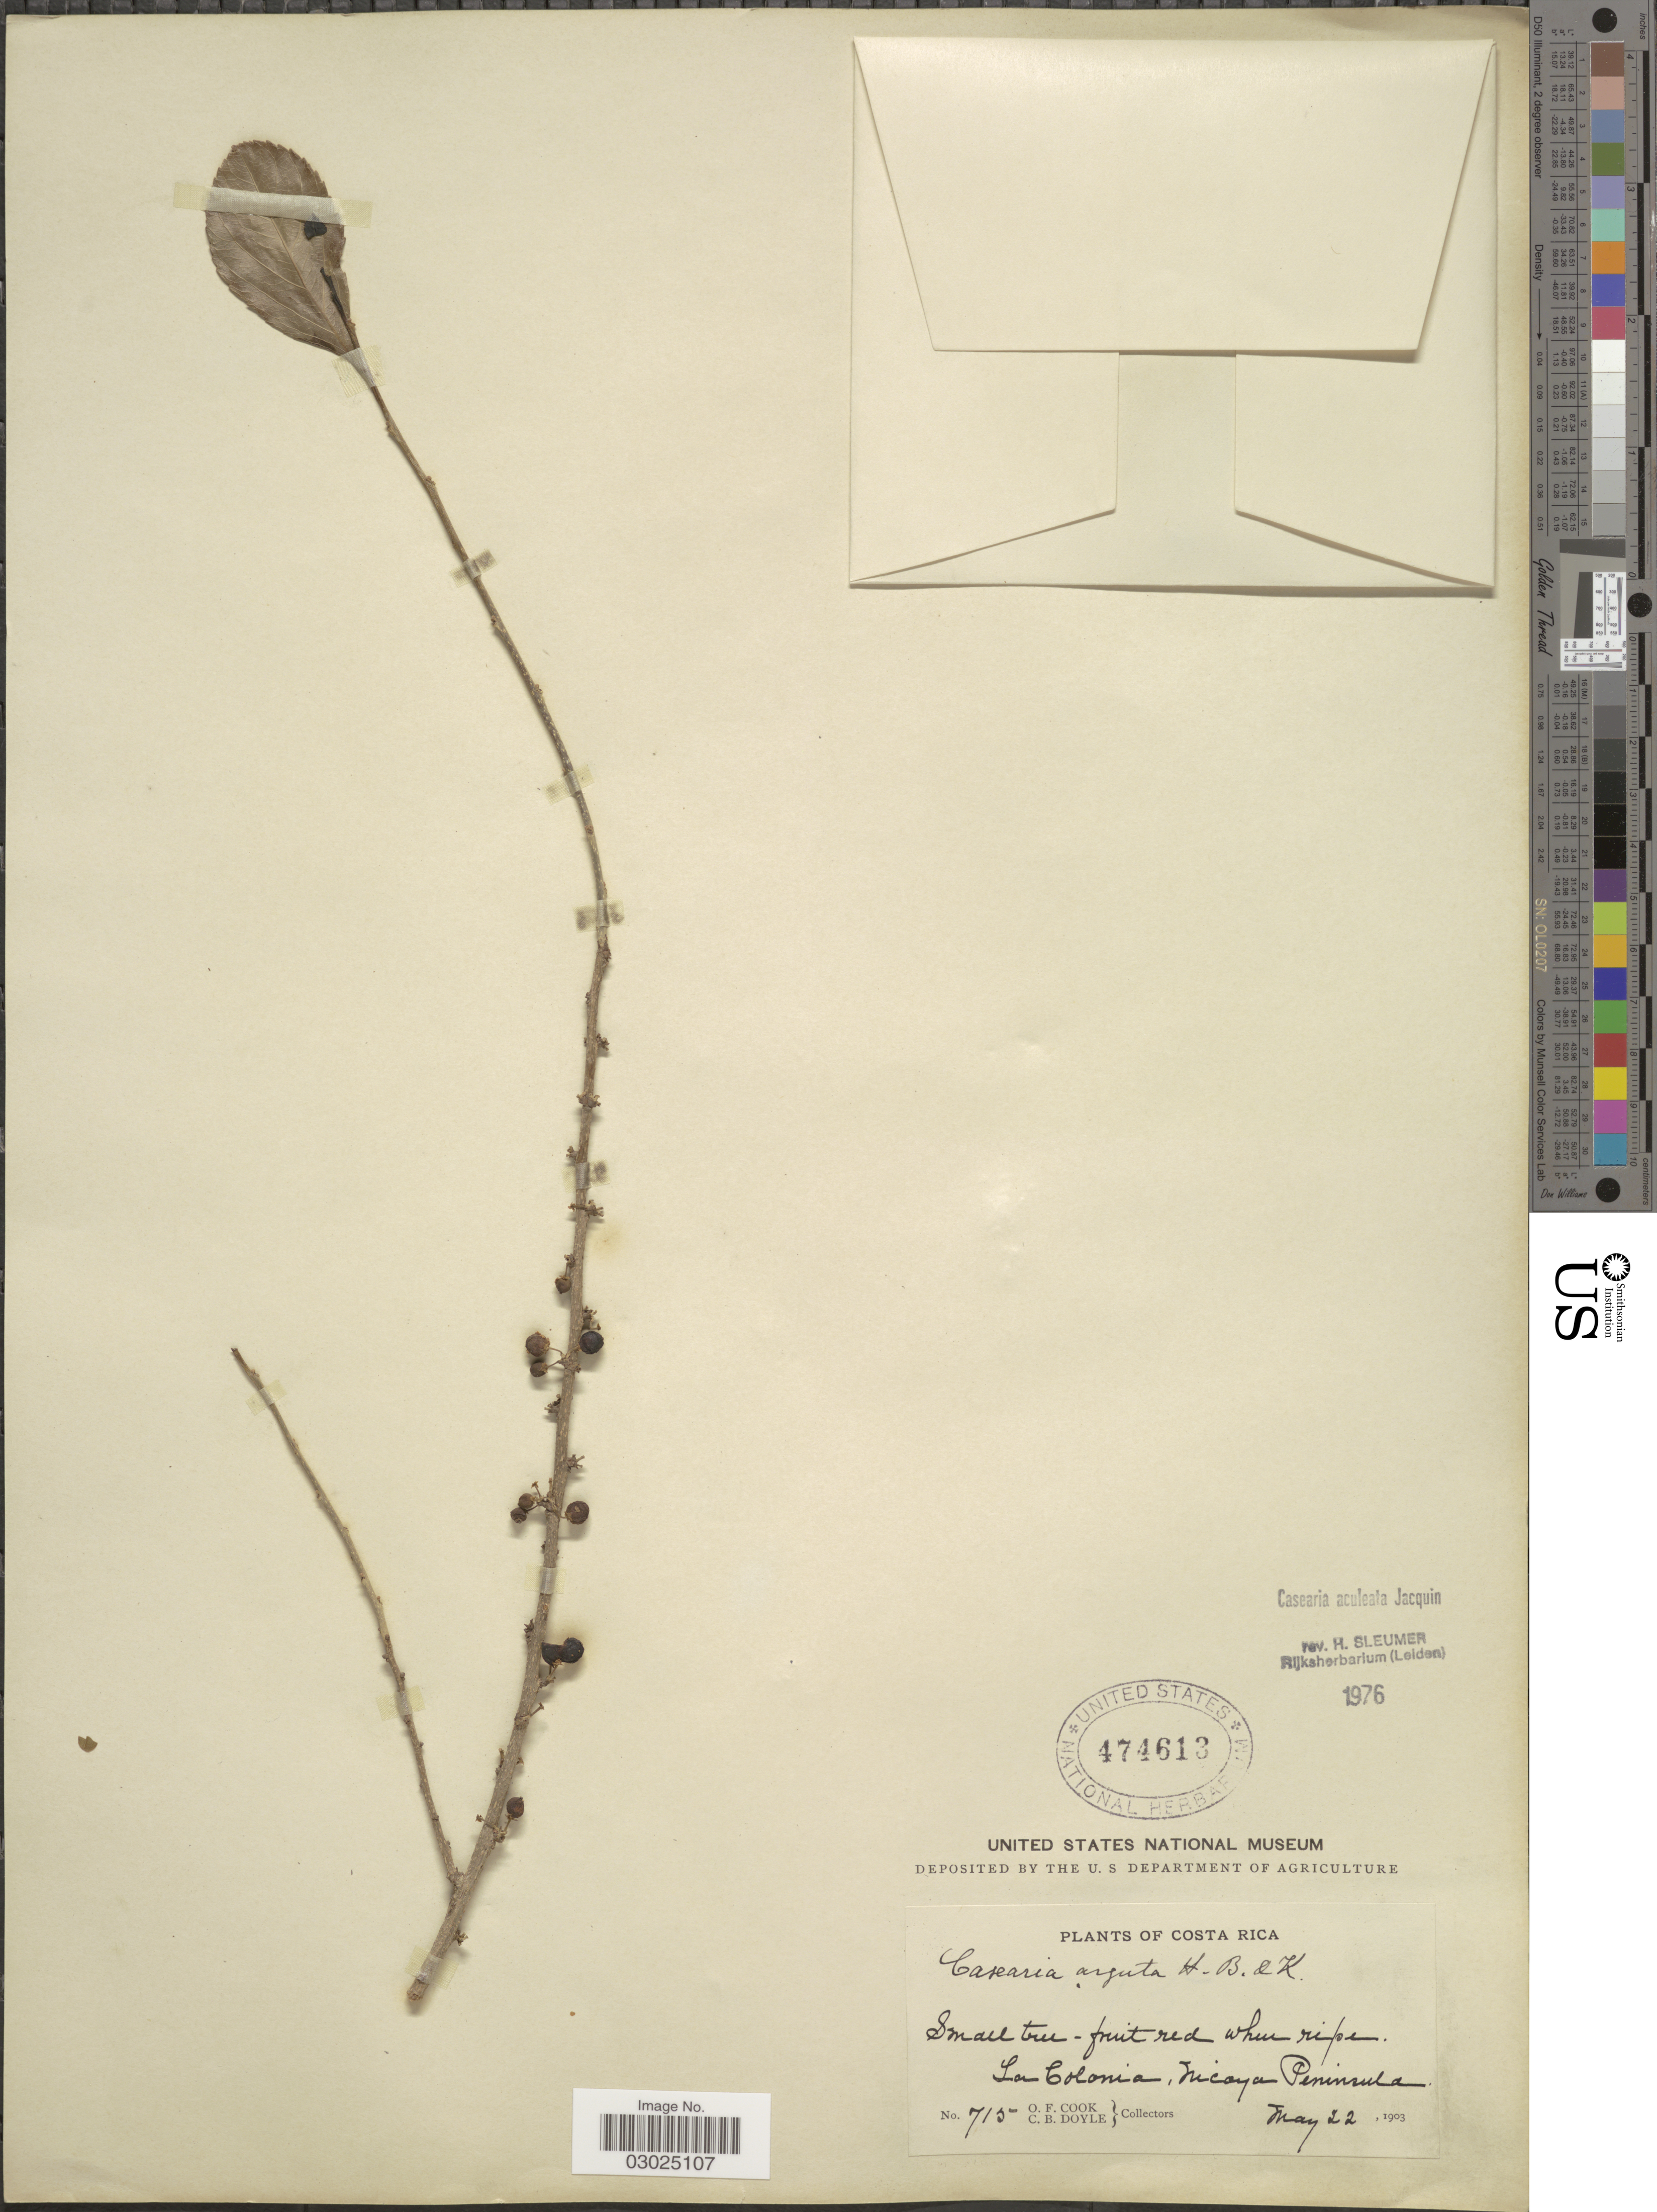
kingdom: Plantae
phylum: Tracheophyta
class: Magnoliopsida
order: Malpighiales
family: Salicaceae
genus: Casearia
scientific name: Casearia aculeata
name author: Jacq.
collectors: O. F. Cook & C. Doyle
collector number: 715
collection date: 1903-05-22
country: Costa Rica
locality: La Colonia, Nicaya Peninsula.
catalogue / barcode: US 474613